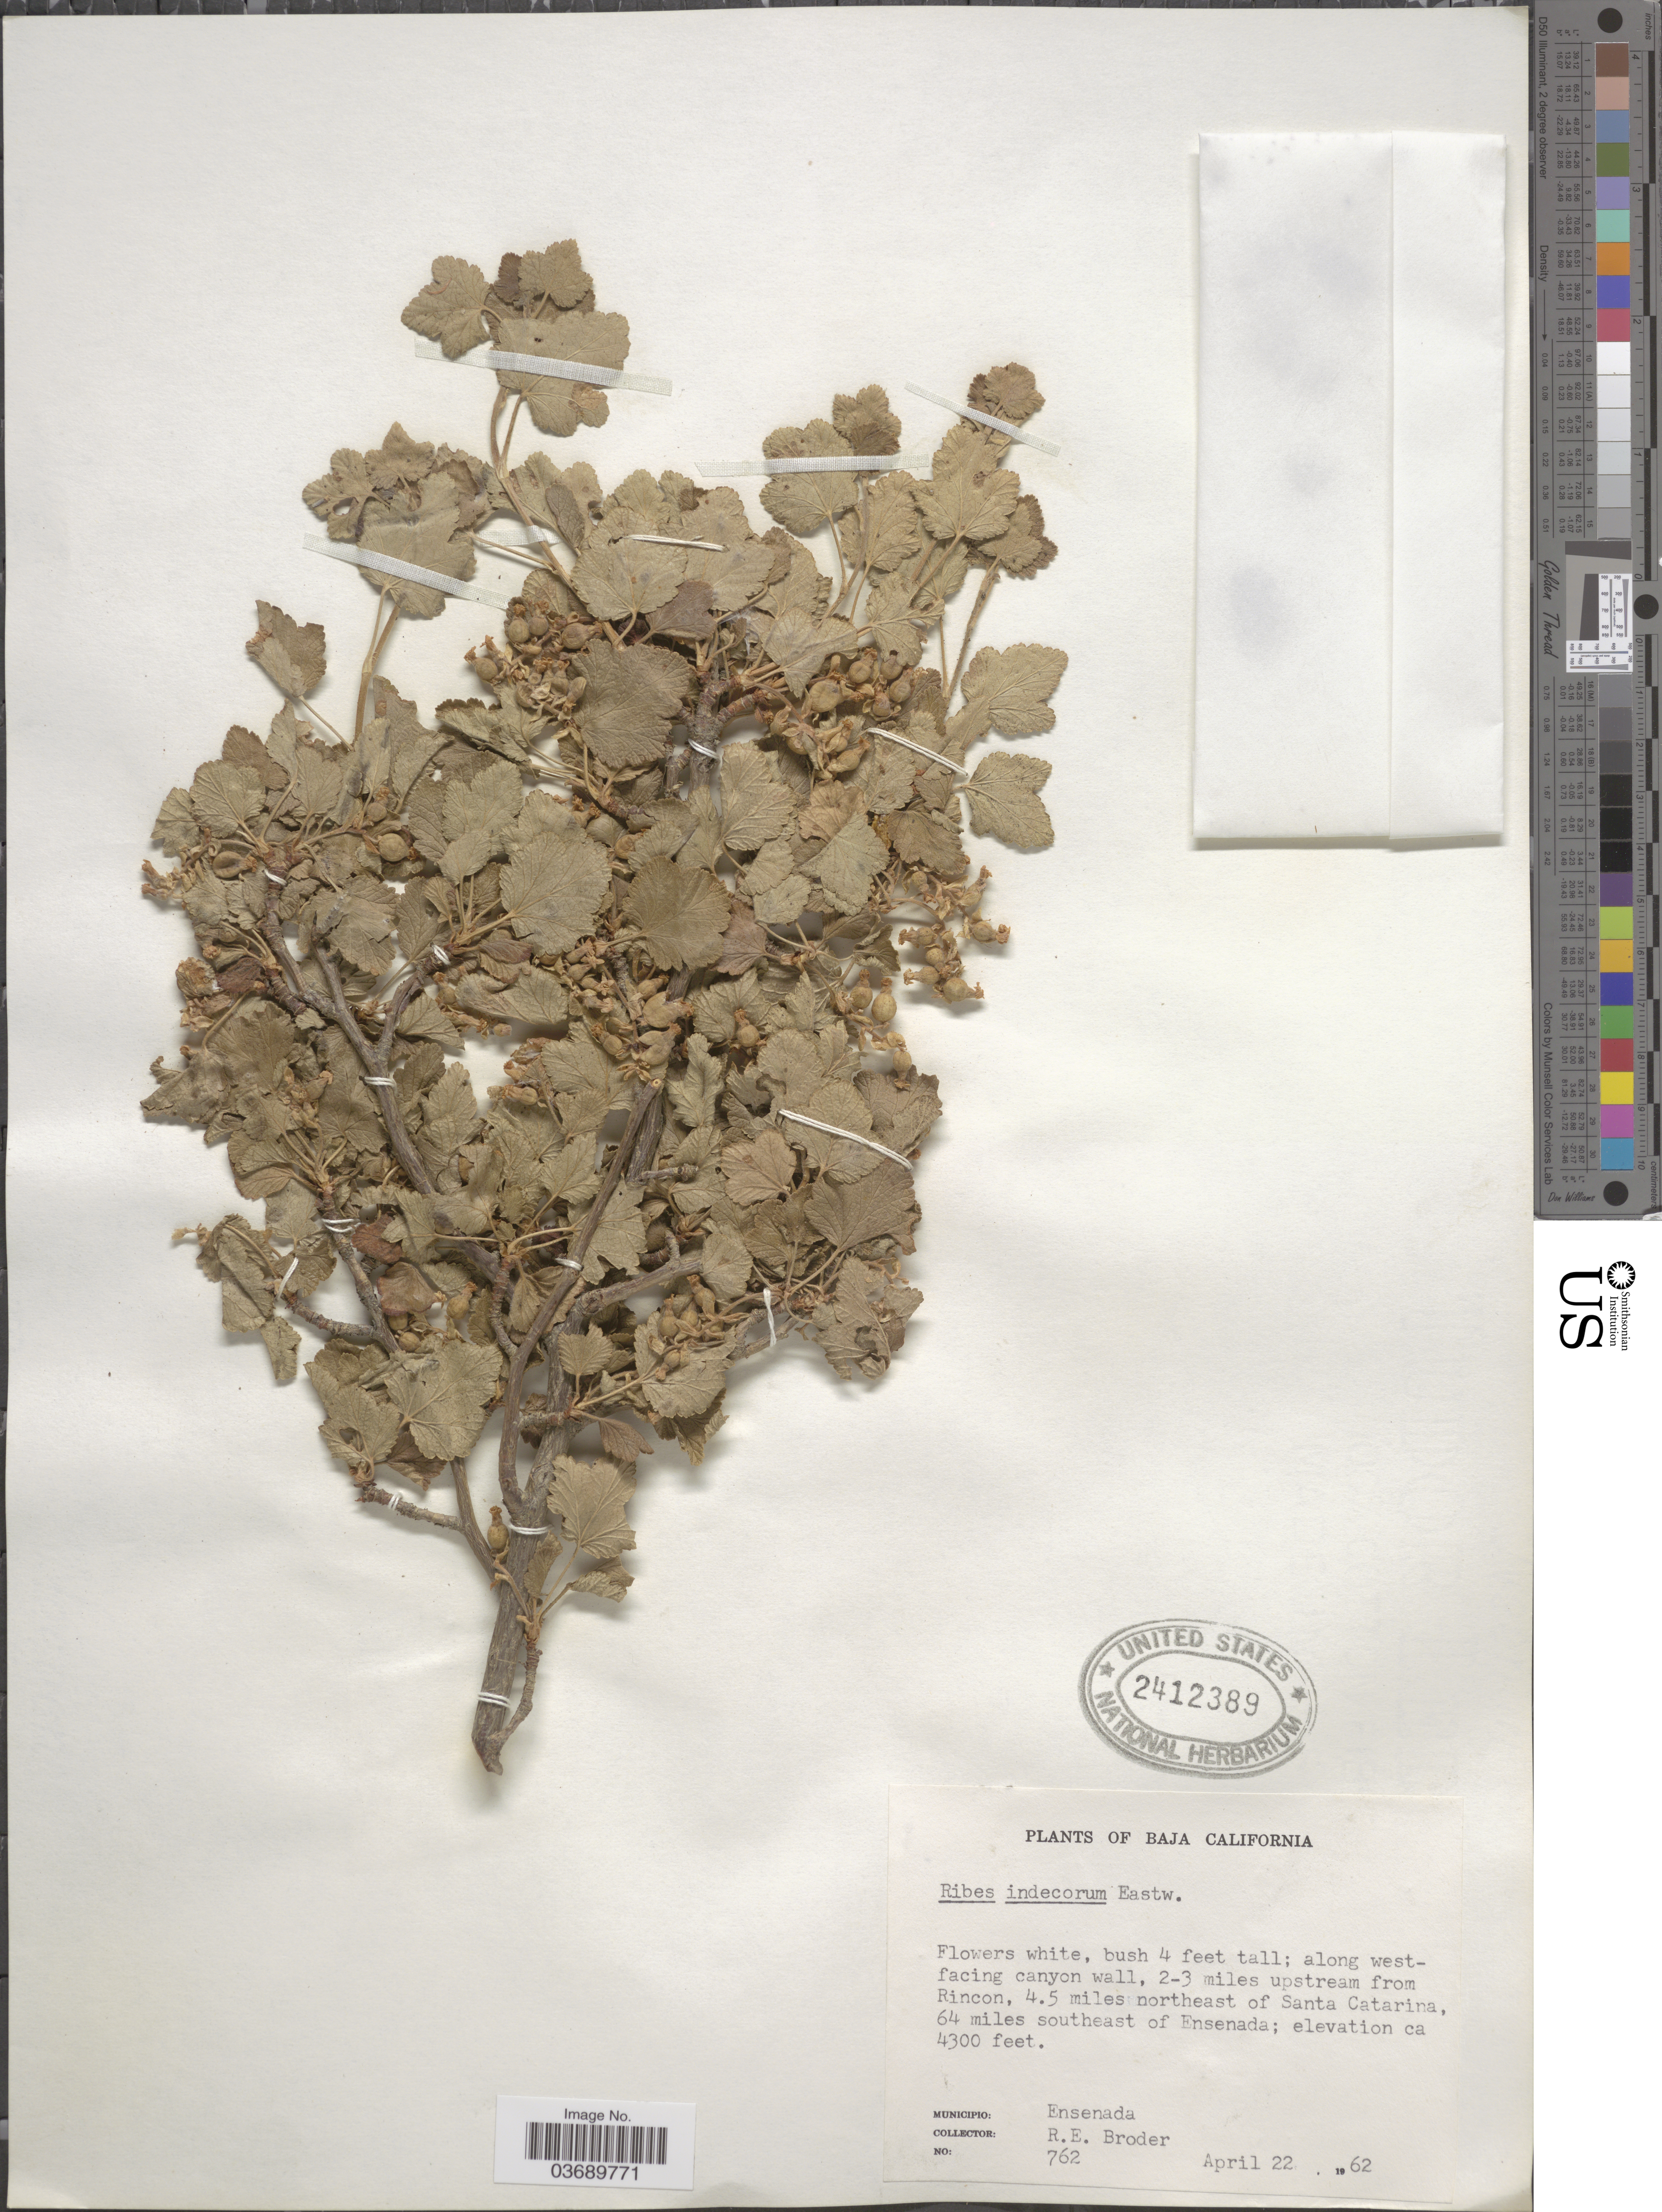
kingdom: Plantae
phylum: Tracheophyta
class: Magnoliopsida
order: Saxifragales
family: Grossulariaceae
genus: Ribes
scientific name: Ribes indecorum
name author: Eastw.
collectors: R. Broder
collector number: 762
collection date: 1962-04-22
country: Mexico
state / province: Baja California Norte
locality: Along west-facing canyon wall, 2-3 miles upstream from Rincon, 4.5 miles northeast of Santa Catarina, 64 miles southeast of Ensenada. Municipio: Ensenada.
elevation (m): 1311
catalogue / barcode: US 2412389